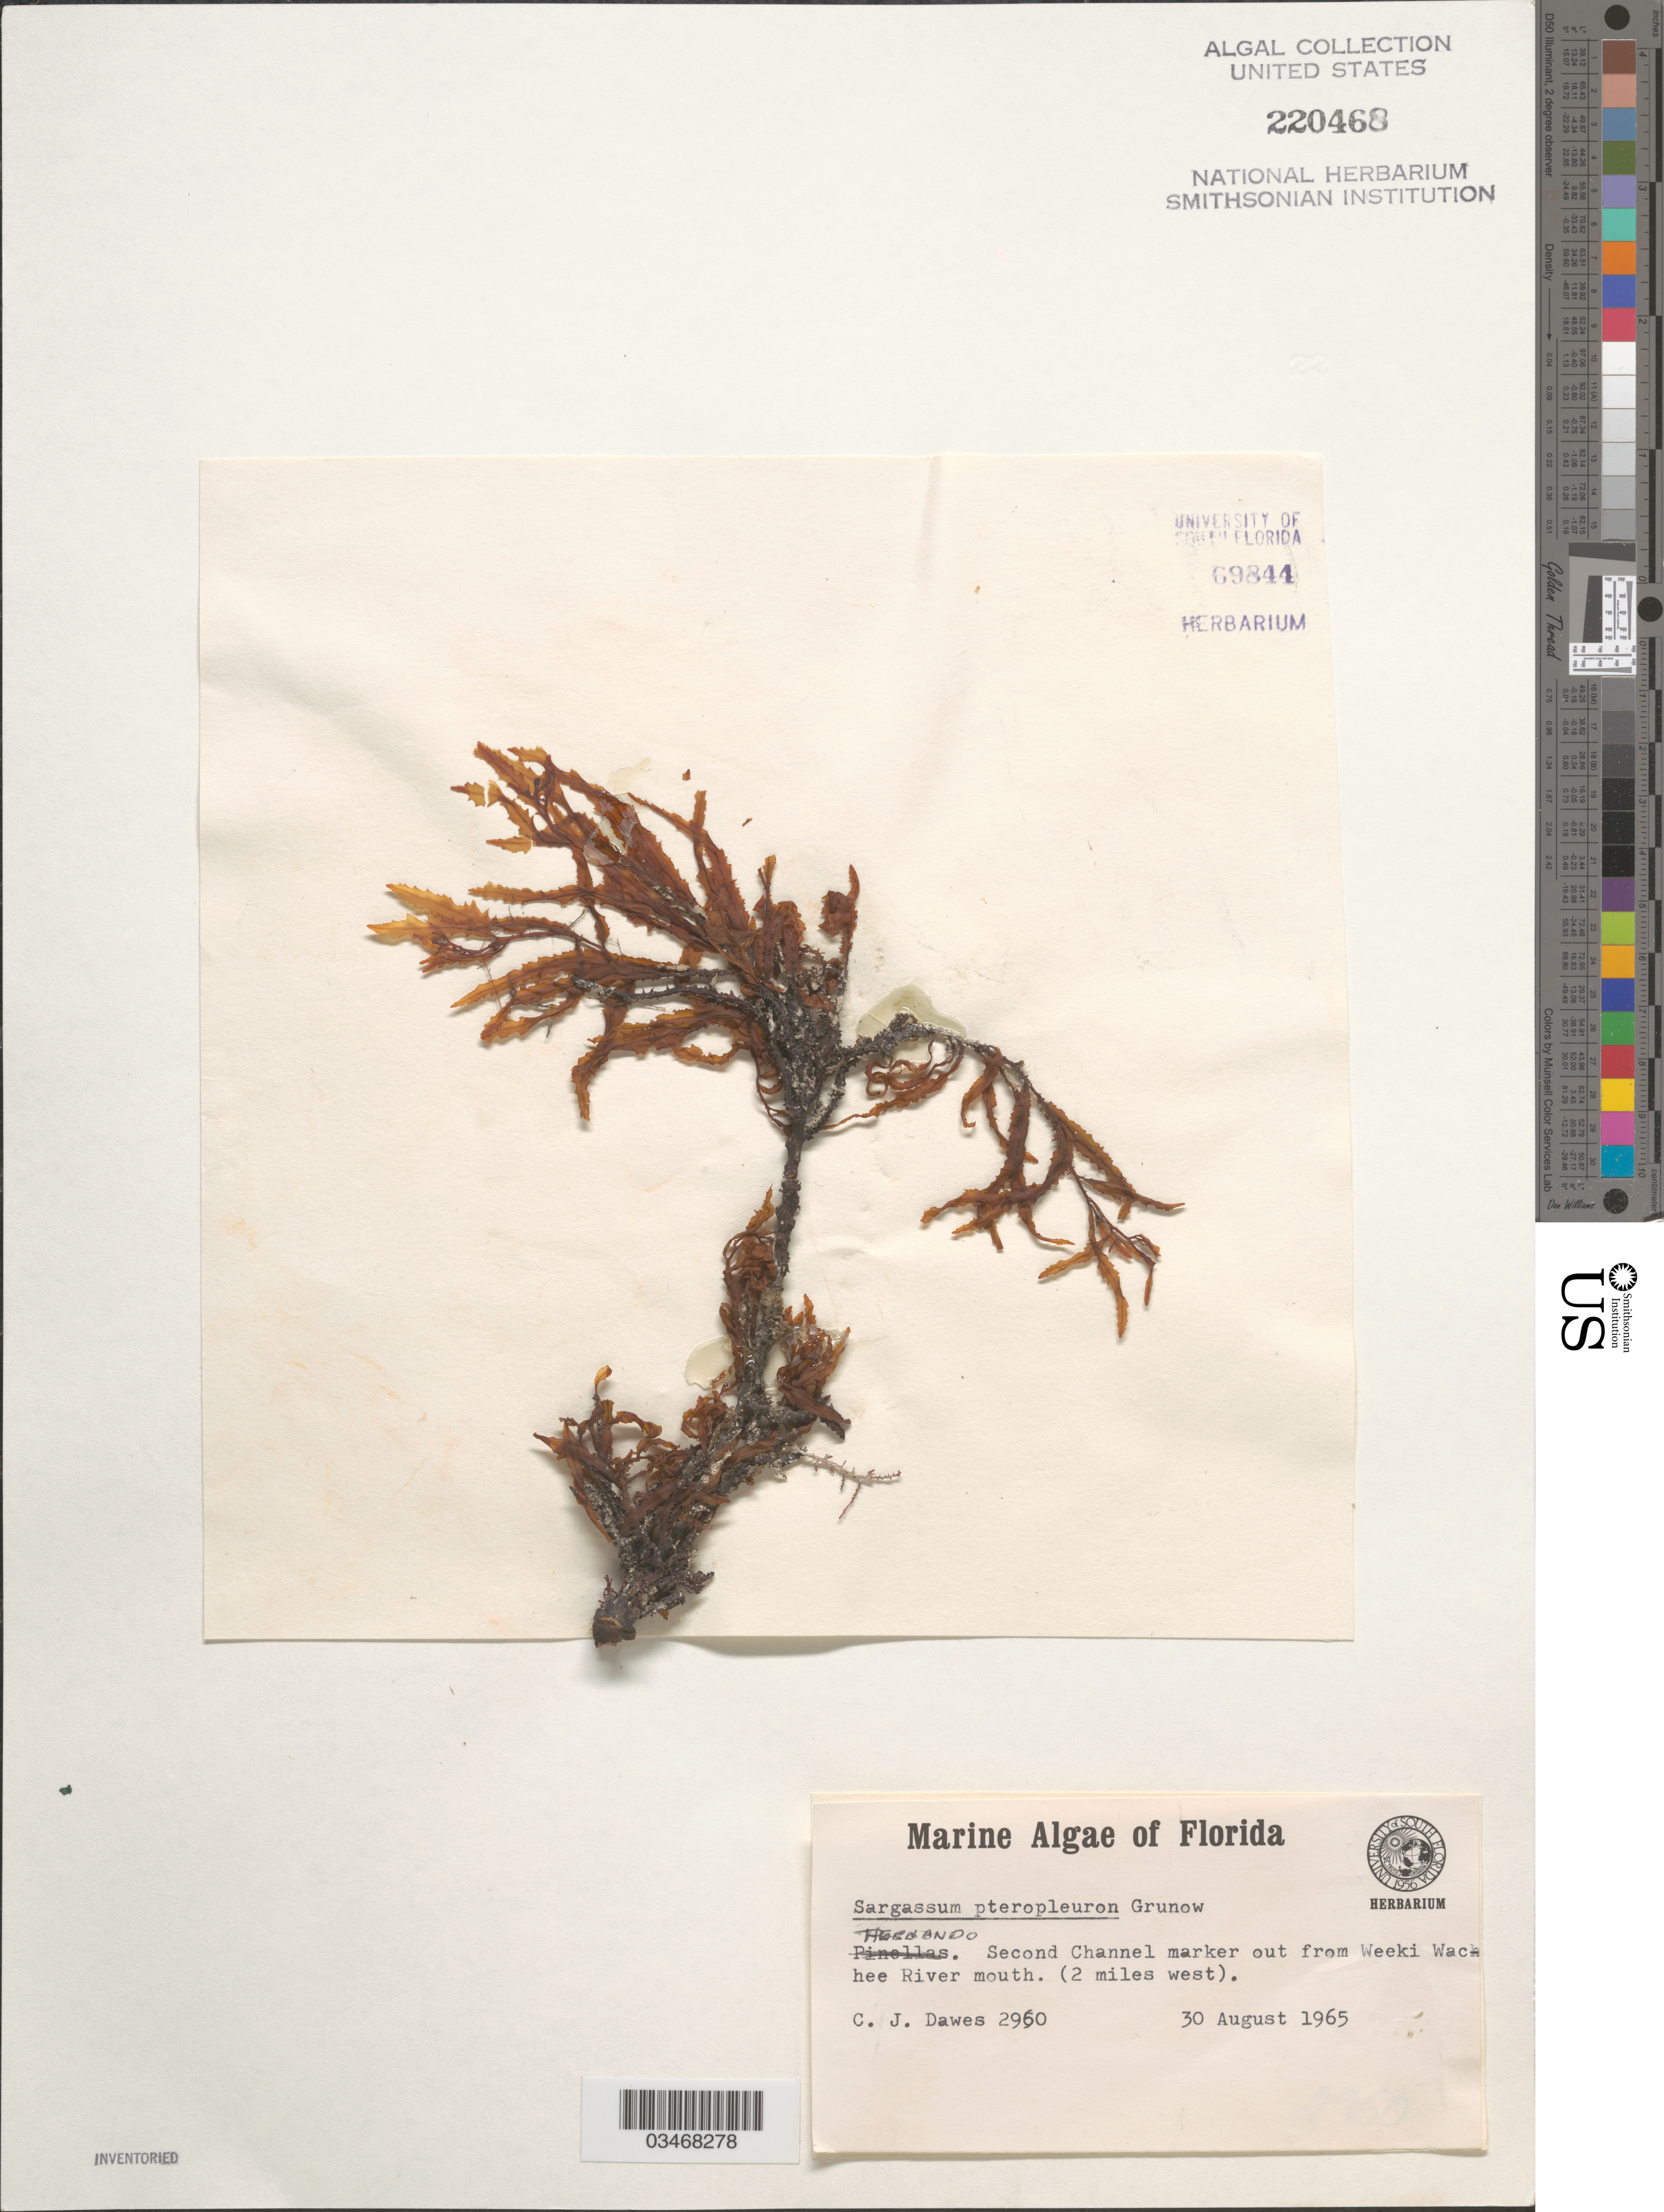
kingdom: Chromista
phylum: Ochrophyta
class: Phaeophyceae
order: Fucales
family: Sargassaceae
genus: Sargassum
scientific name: Sargassum pteropleuron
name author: Grunow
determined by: Dawes, C. J.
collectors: J. v. B. & C. J. Dawes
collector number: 2960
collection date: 1965-08-30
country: United States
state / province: Florida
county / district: Citrus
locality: Hernando. Second Channel marker out from Weeki Wachee River mouth (2 miles west).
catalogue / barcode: US 220468